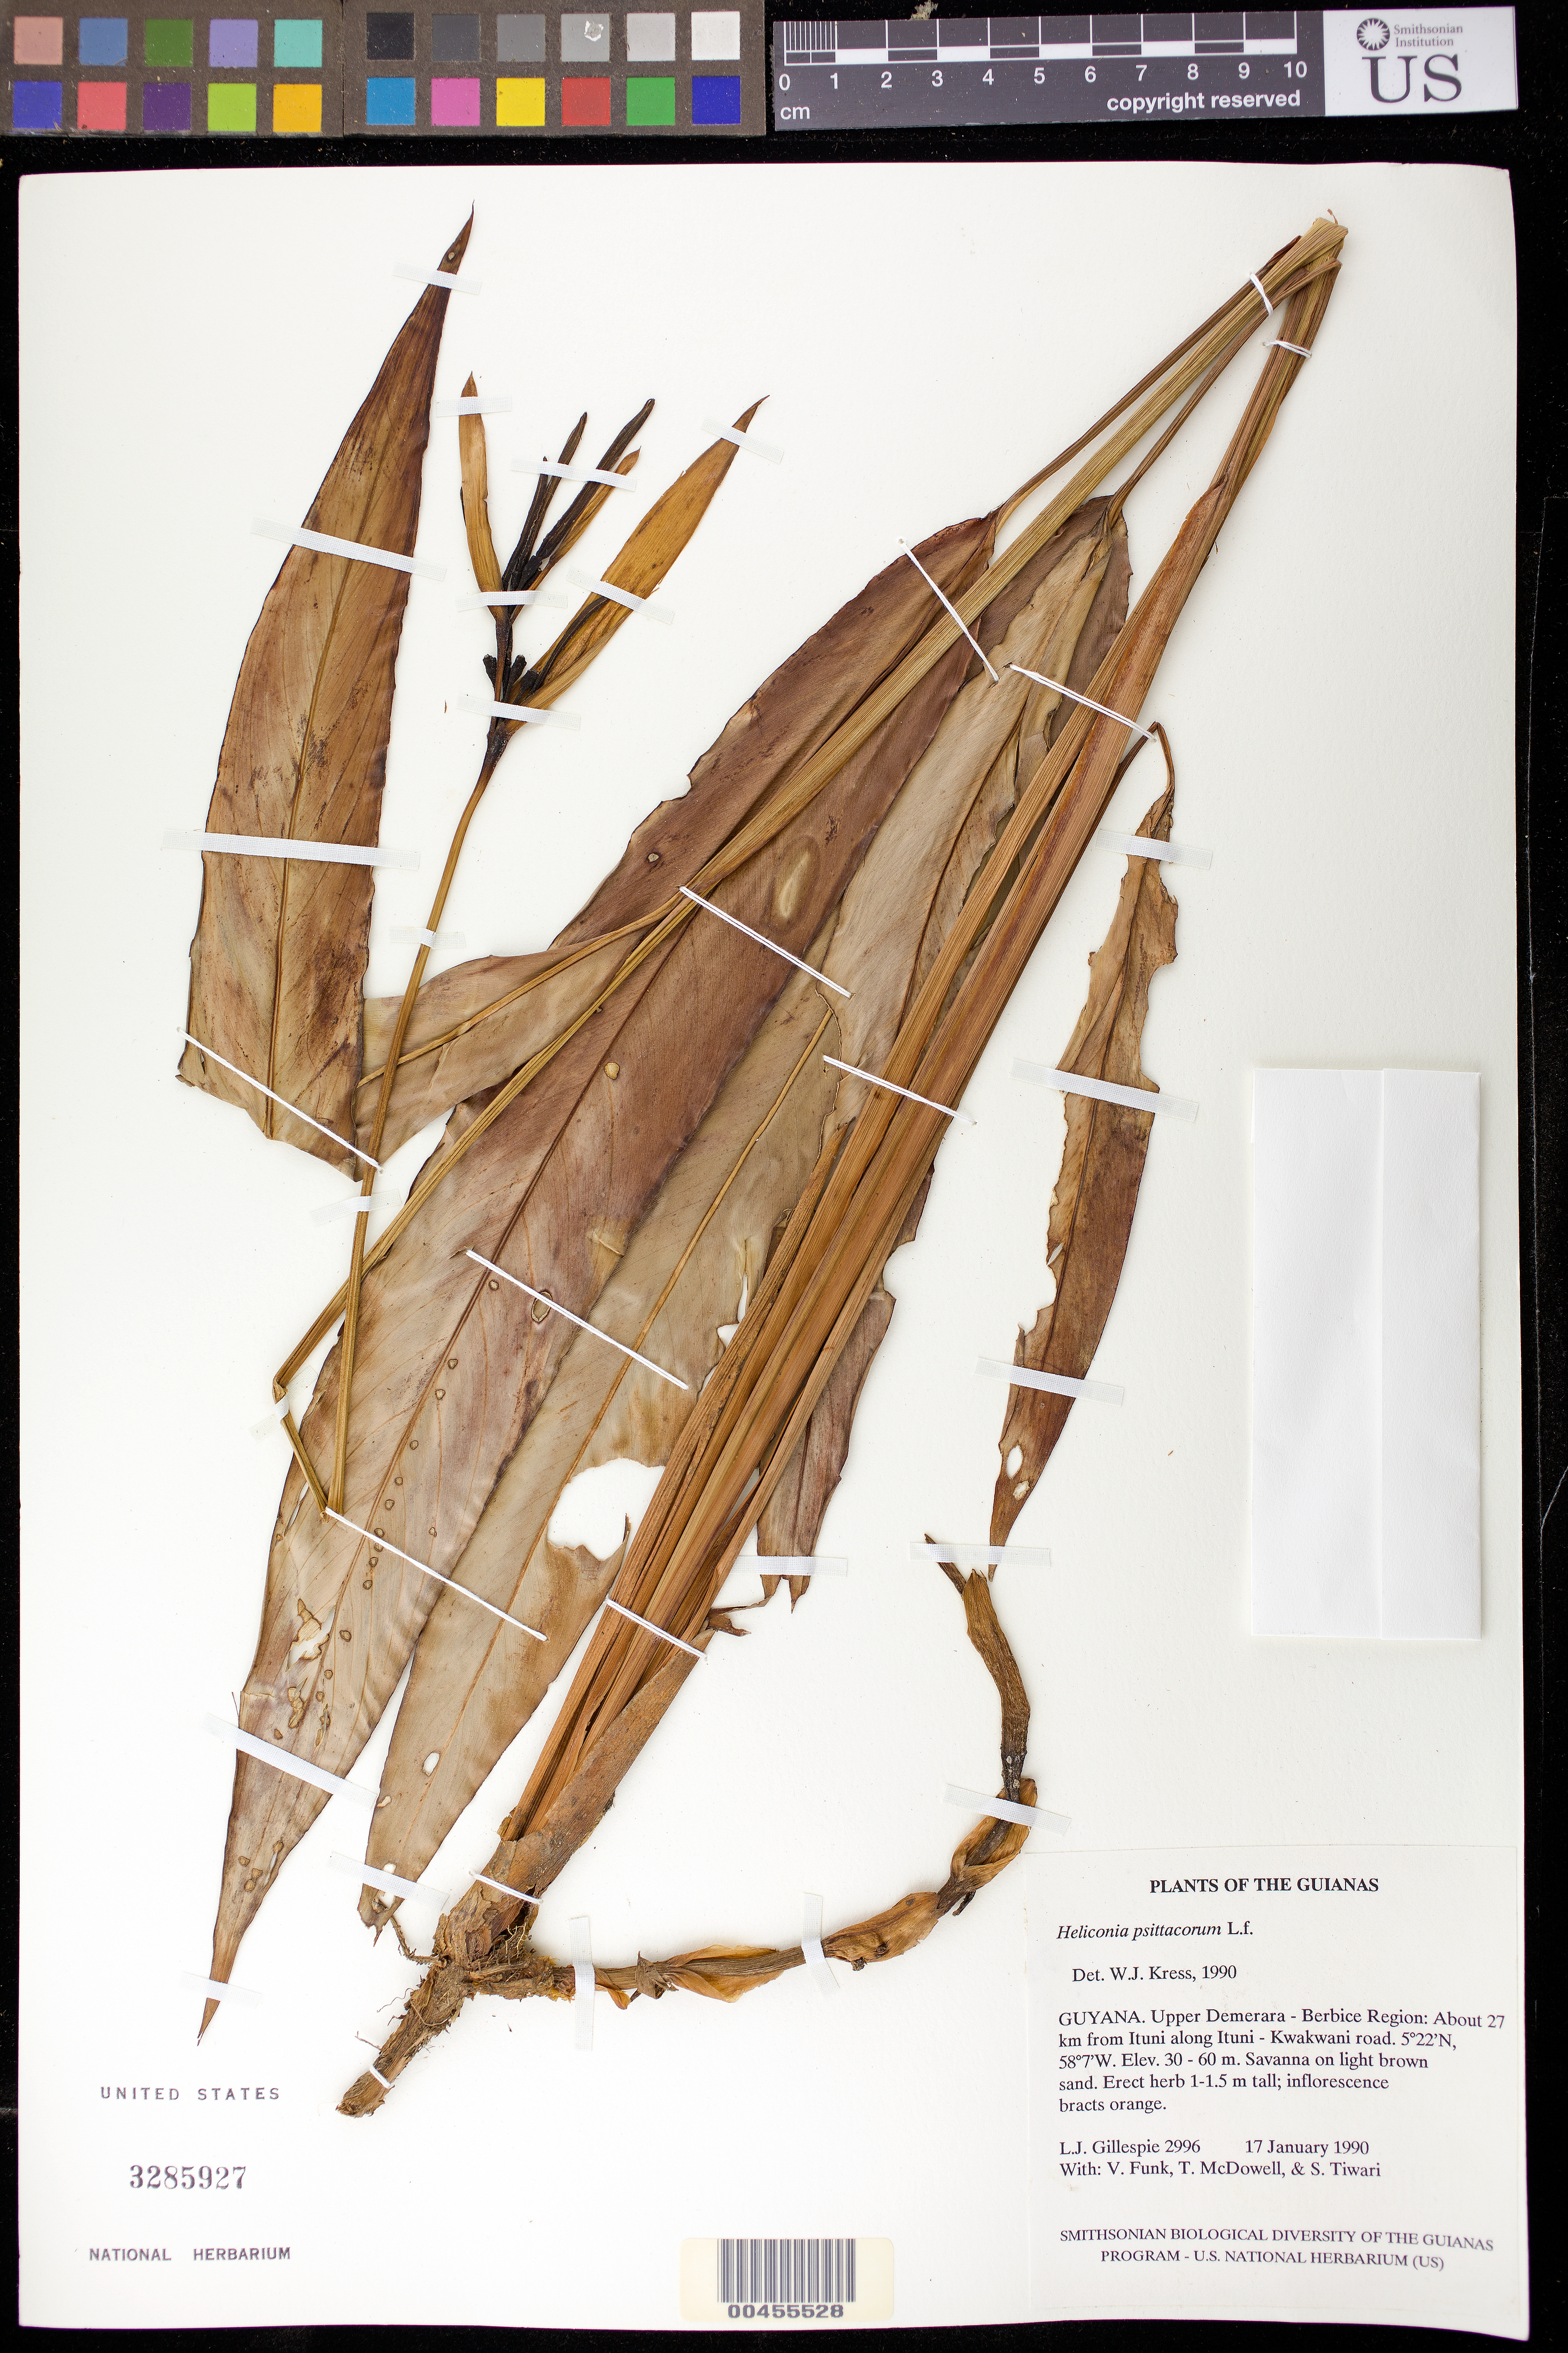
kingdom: Plantae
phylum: Tracheophyta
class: Liliopsida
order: Zingiberales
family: Heliconiaceae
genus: Heliconia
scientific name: Heliconia psittacorum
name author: L. f.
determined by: Kress, W. J., (US), Smithsonian Institution - National Museum of Natural History (UNITED STATES)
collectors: L. J. Gillespie, V. Funk, T. McDowell & S. Tiwari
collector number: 2996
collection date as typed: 17 January 1990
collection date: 1990-01-17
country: Guyana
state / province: U. Demerara-Berbice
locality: About 27 km from Ituni along Ituni - Kwakwani road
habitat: Savanna on light brown sand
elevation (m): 30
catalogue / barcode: US 3285927